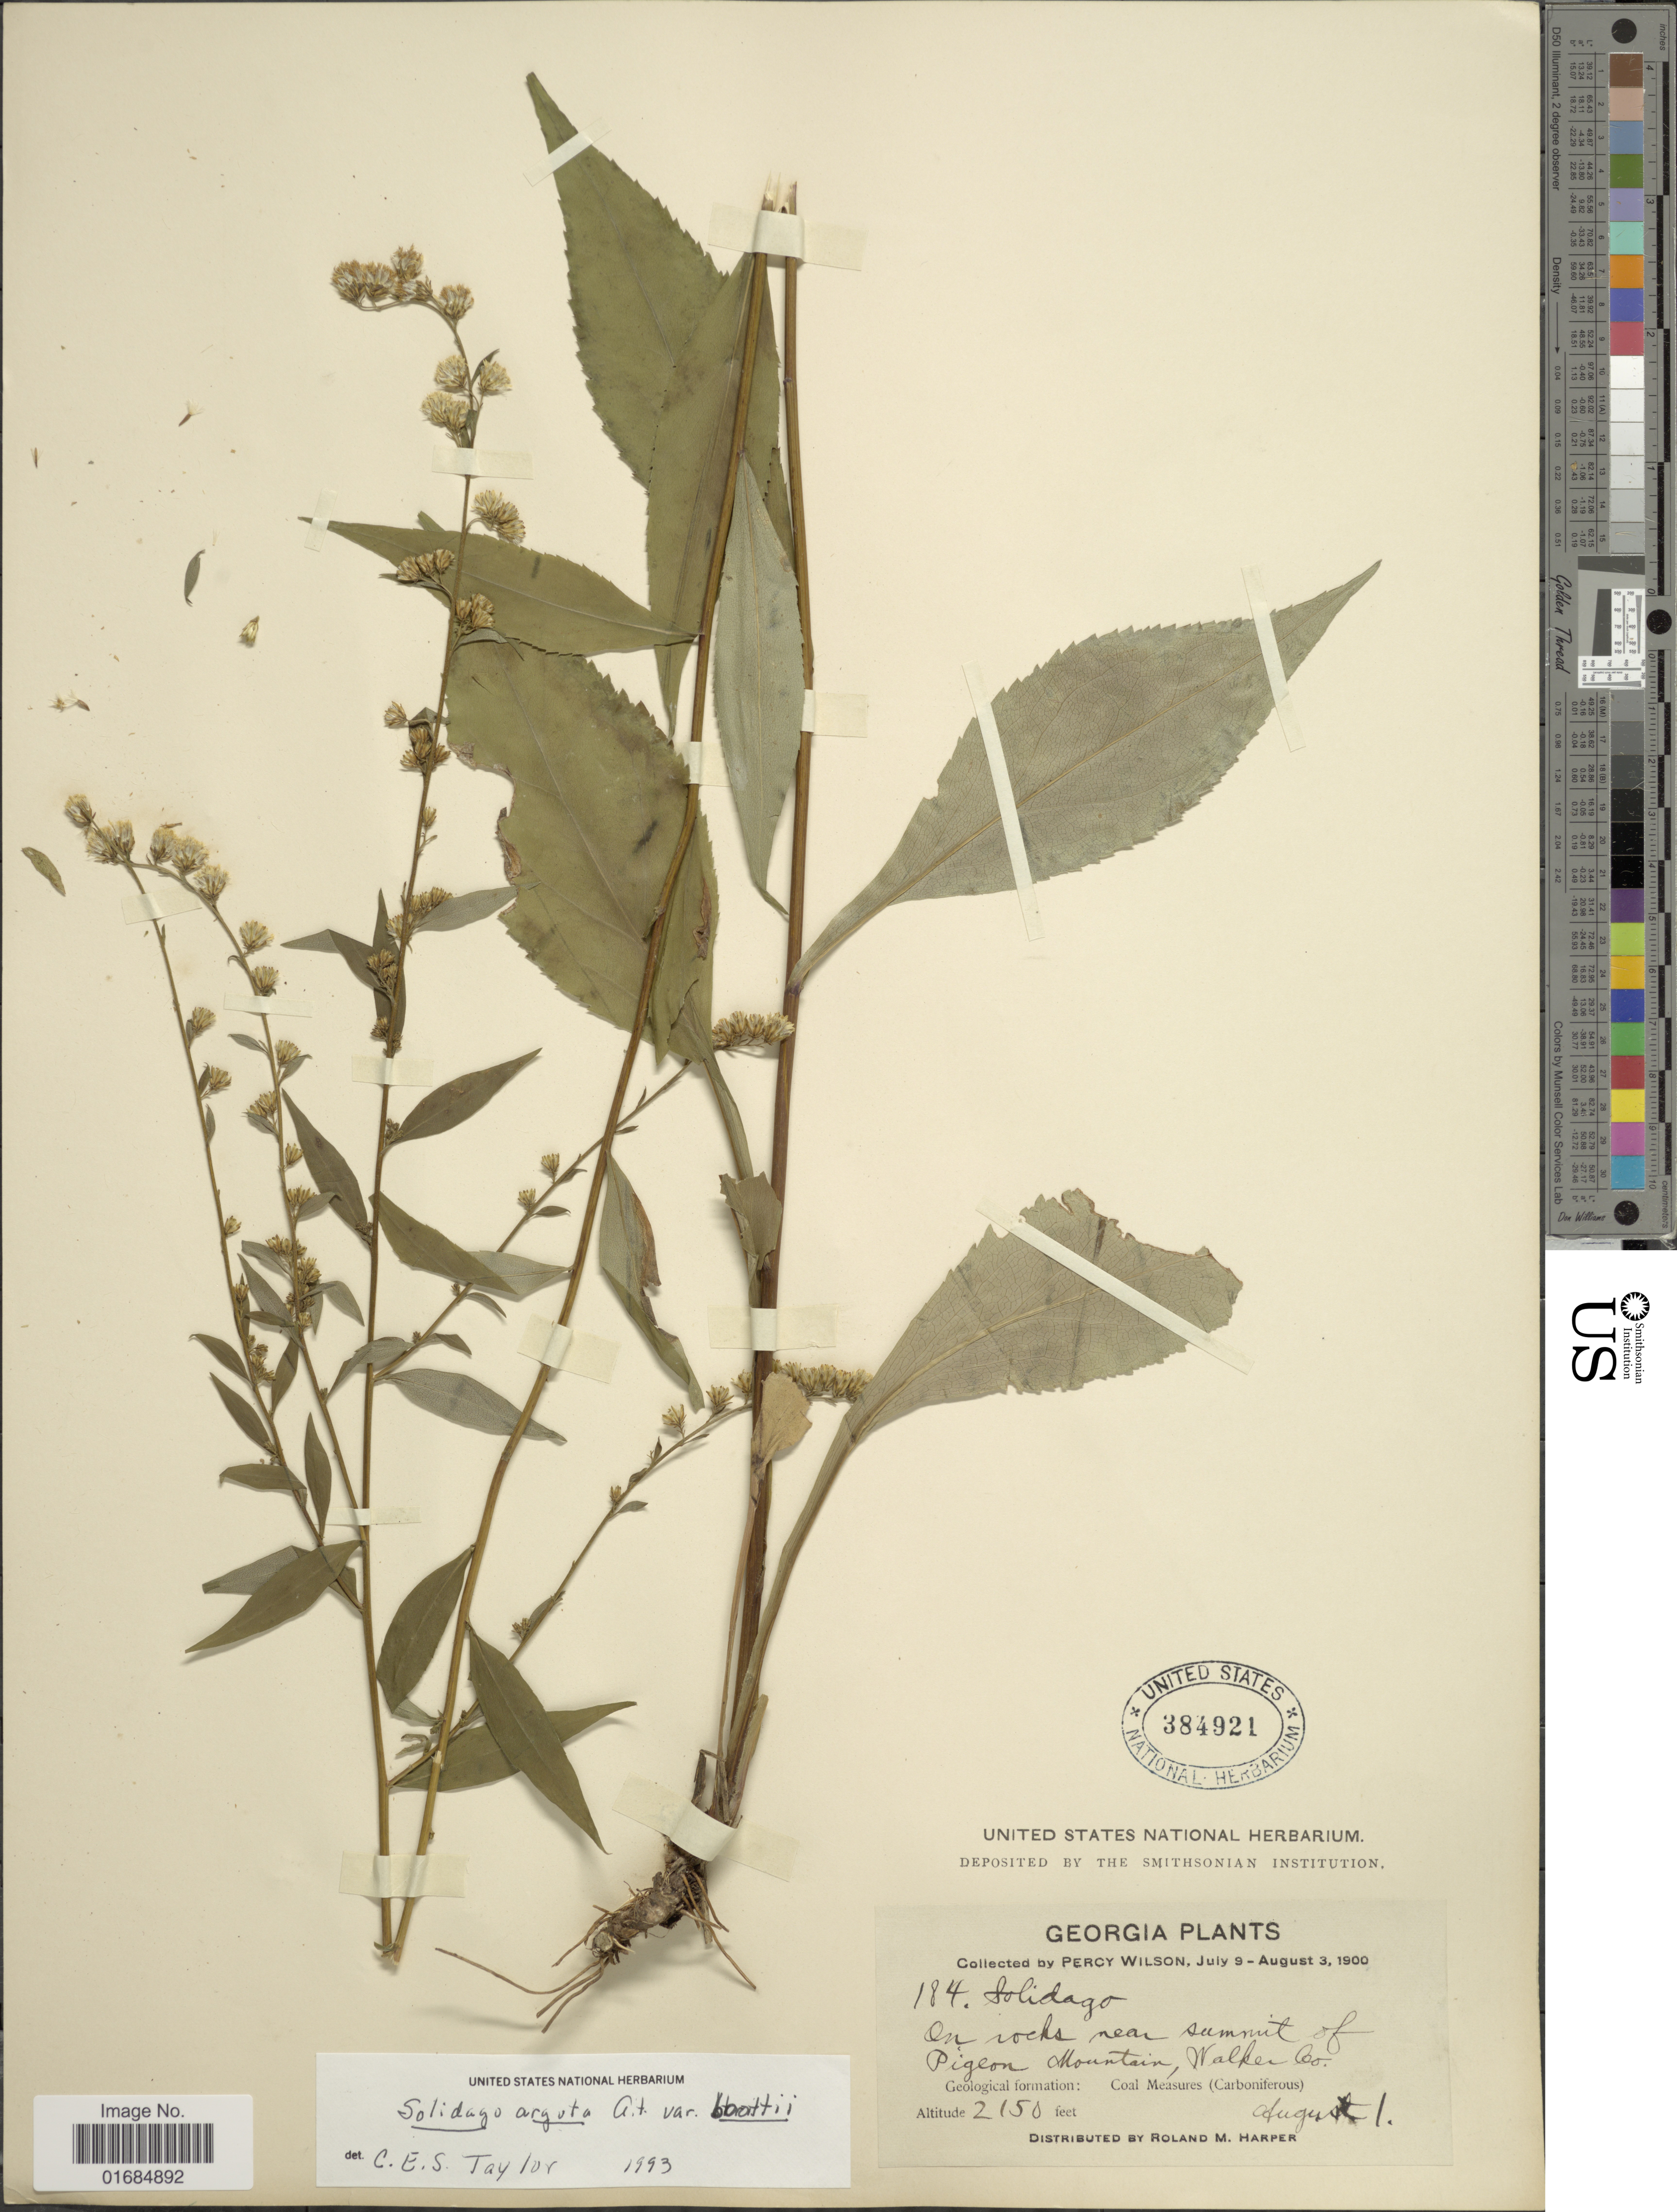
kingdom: Plantae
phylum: Tracheophyta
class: Magnoliopsida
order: Asterales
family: Asteraceae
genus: Solidago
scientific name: Solidago boottii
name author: Hook.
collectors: P. Wilson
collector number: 184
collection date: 1900-08-01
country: United States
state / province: Georgia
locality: On Rocks near summit of Pigeon Mountain, Walker Co. Geological formation, Coal Measures ( Carboniferous )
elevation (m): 655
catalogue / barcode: US 384921